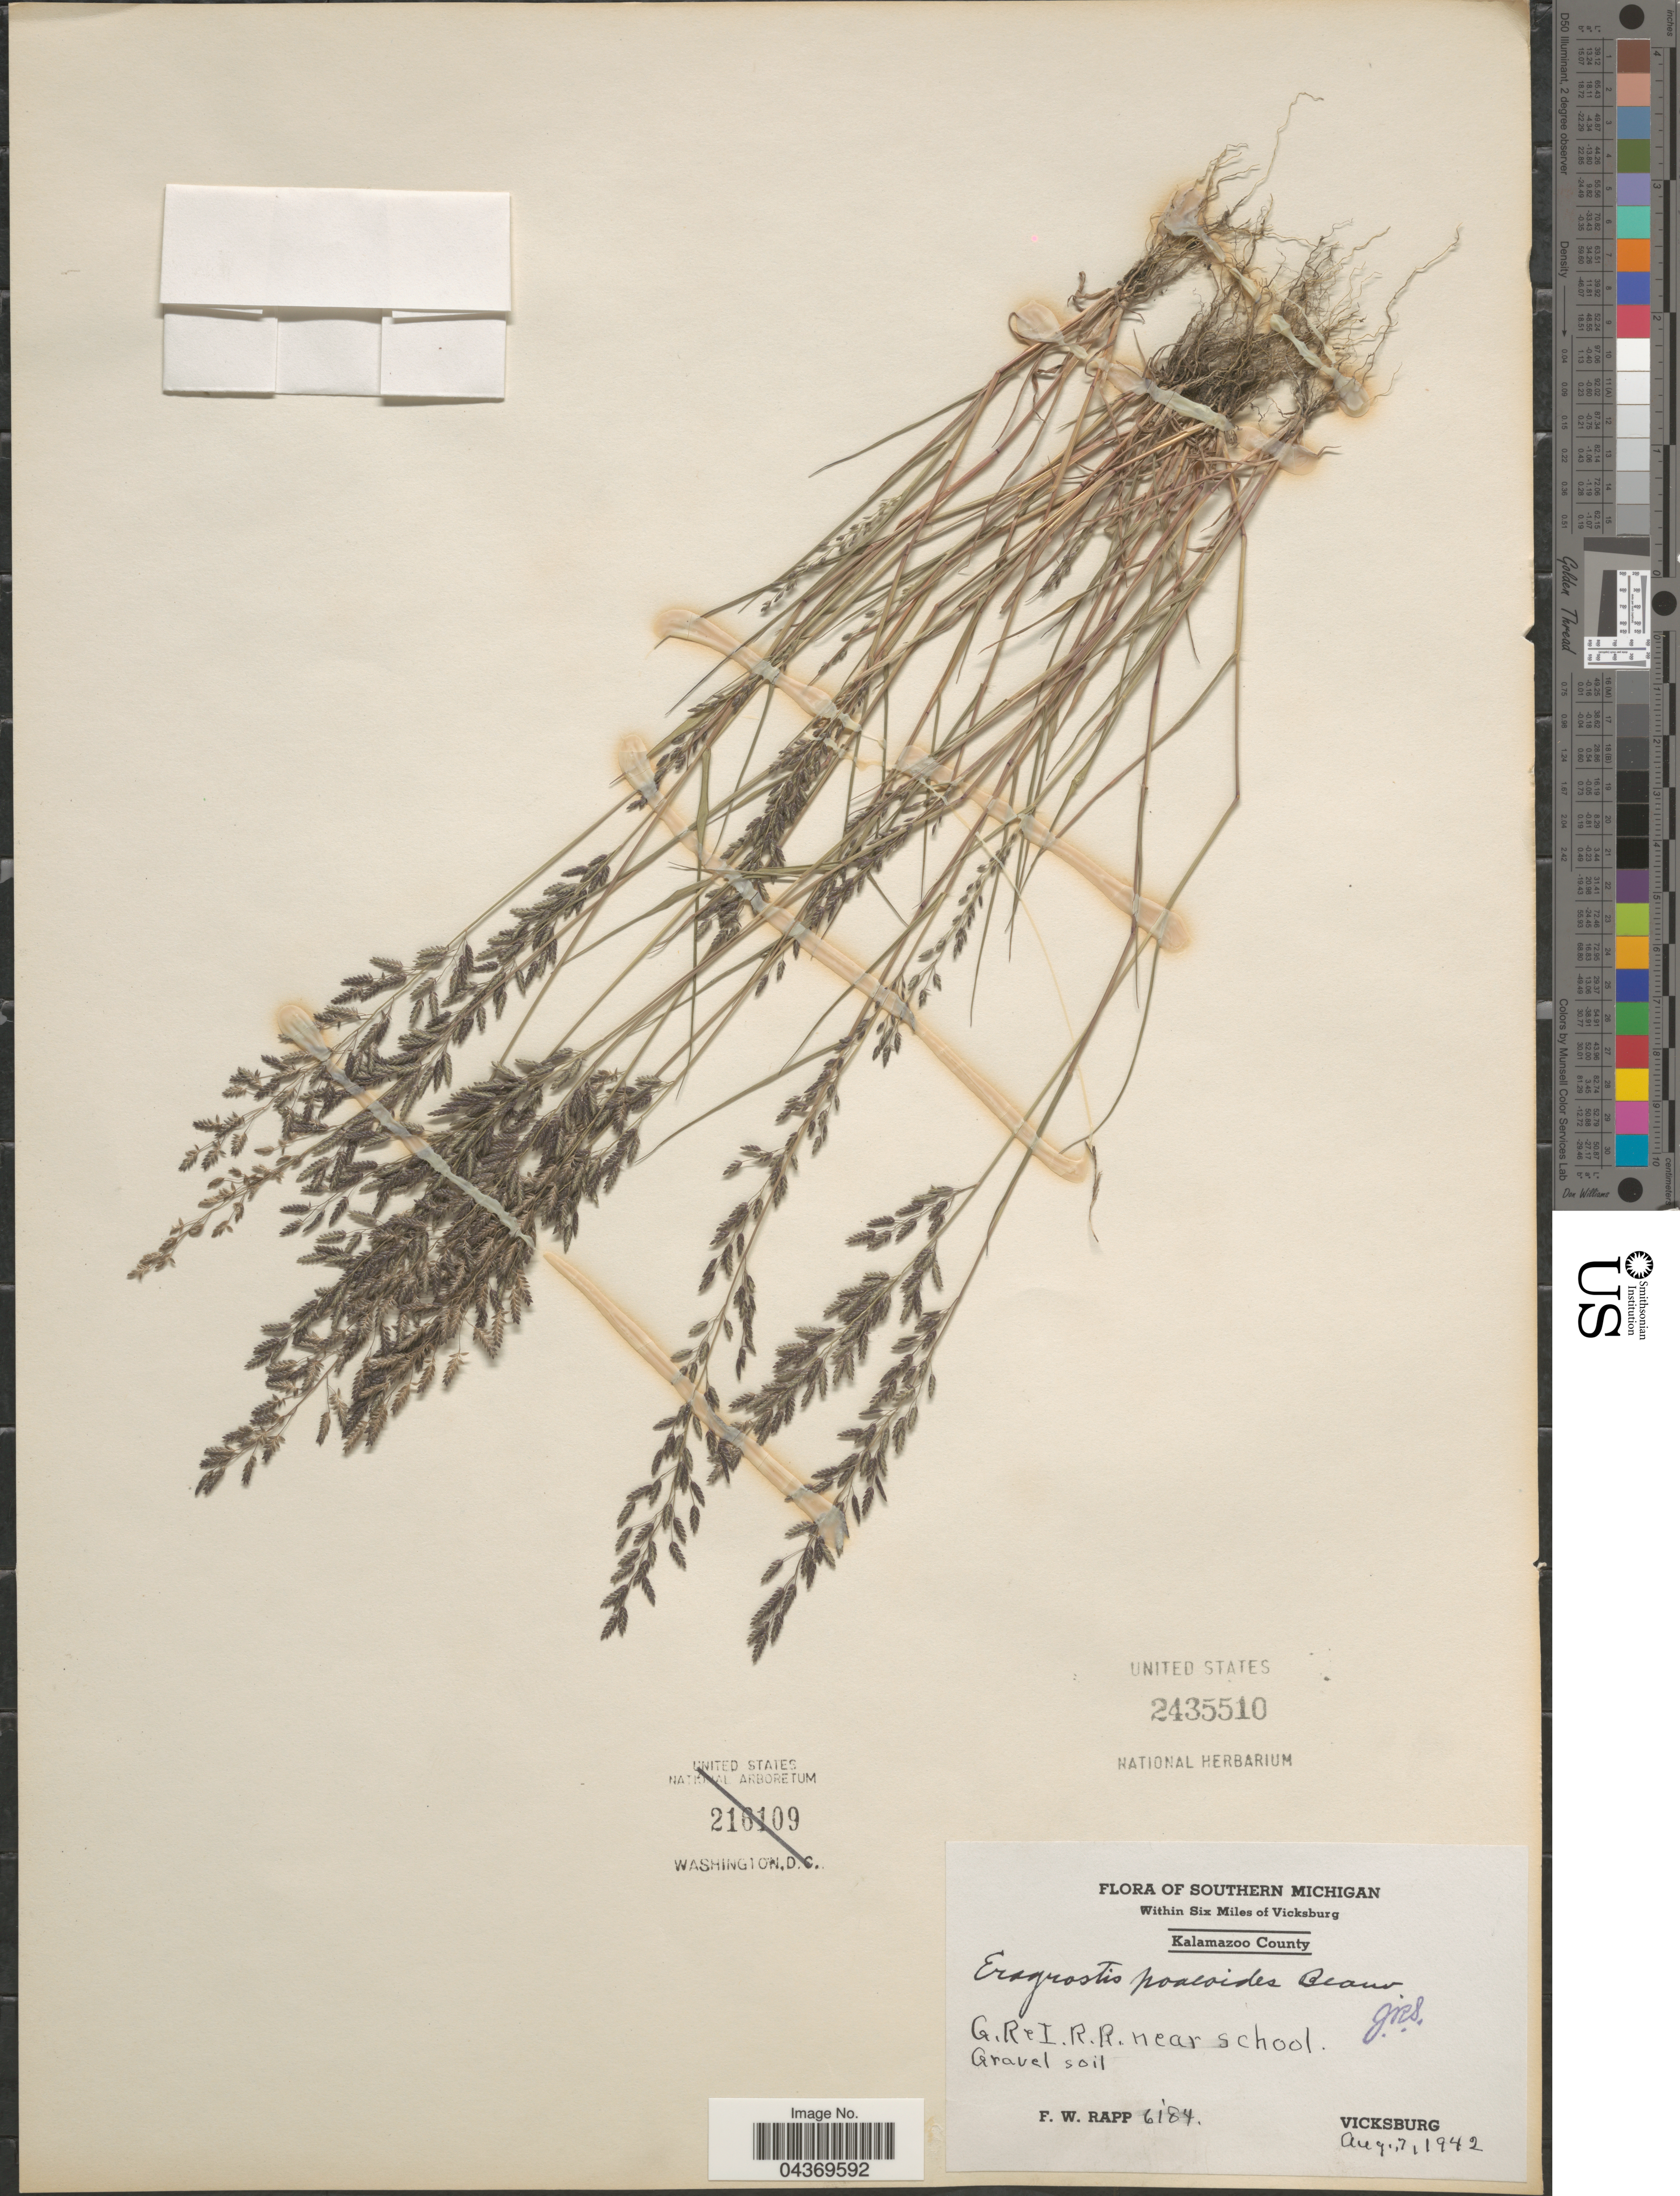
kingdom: Plantae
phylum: Tracheophyta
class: Liliopsida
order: Poales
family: Poaceae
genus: Eragrostis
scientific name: Eragrostis minor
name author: Host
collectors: F. Rapp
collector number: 6184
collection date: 1942-08-07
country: United States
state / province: Michigan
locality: Southern Michigan. Within Six Miles of Vicksburg. Kalamazoo County. G.ReI.R.R. near school. Vicksburg.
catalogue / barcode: US 2435510